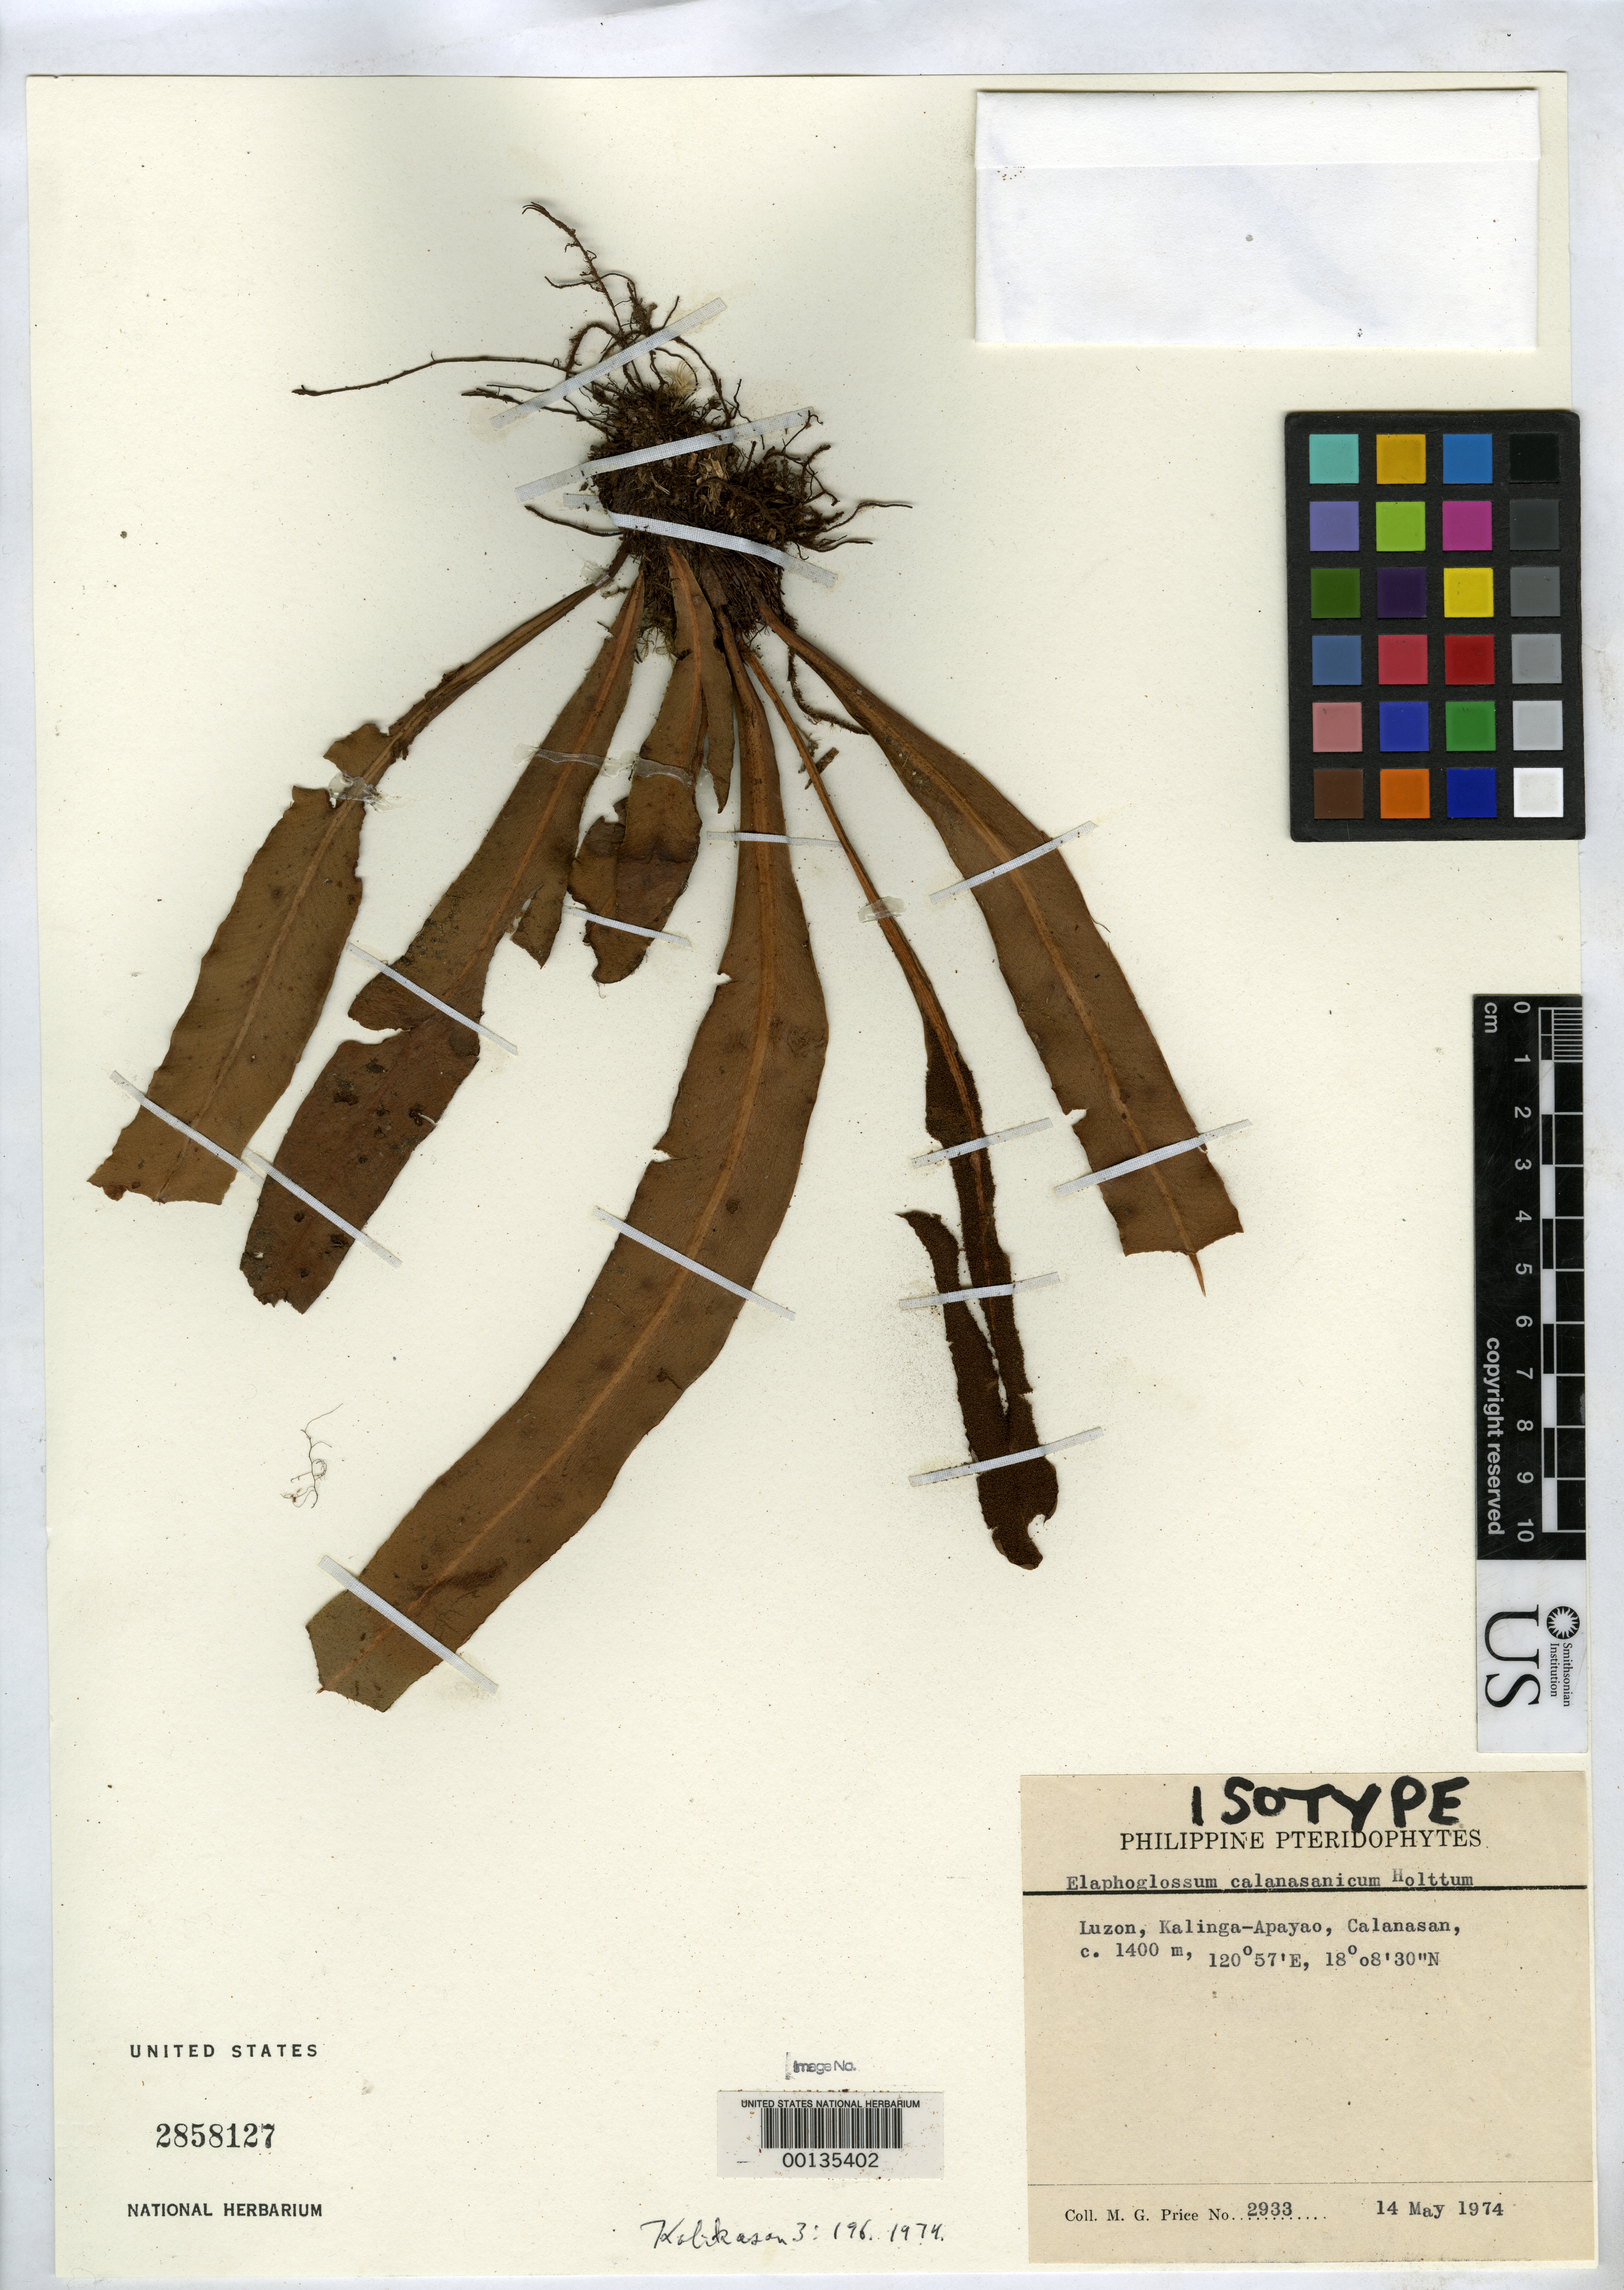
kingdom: Plantae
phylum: Tracheophyta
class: Polypodiopsida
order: Polypodiales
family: Dryopteridaceae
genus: Elaphoglossum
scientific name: Elaphoglossum calanasanicum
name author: Holttum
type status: Isotype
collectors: M. G. Price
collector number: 2933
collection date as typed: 14 May 1974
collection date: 1974-05-14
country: Philippines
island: Luzon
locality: Kalinga-Apayao; Calanasan.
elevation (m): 1400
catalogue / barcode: US 2858127